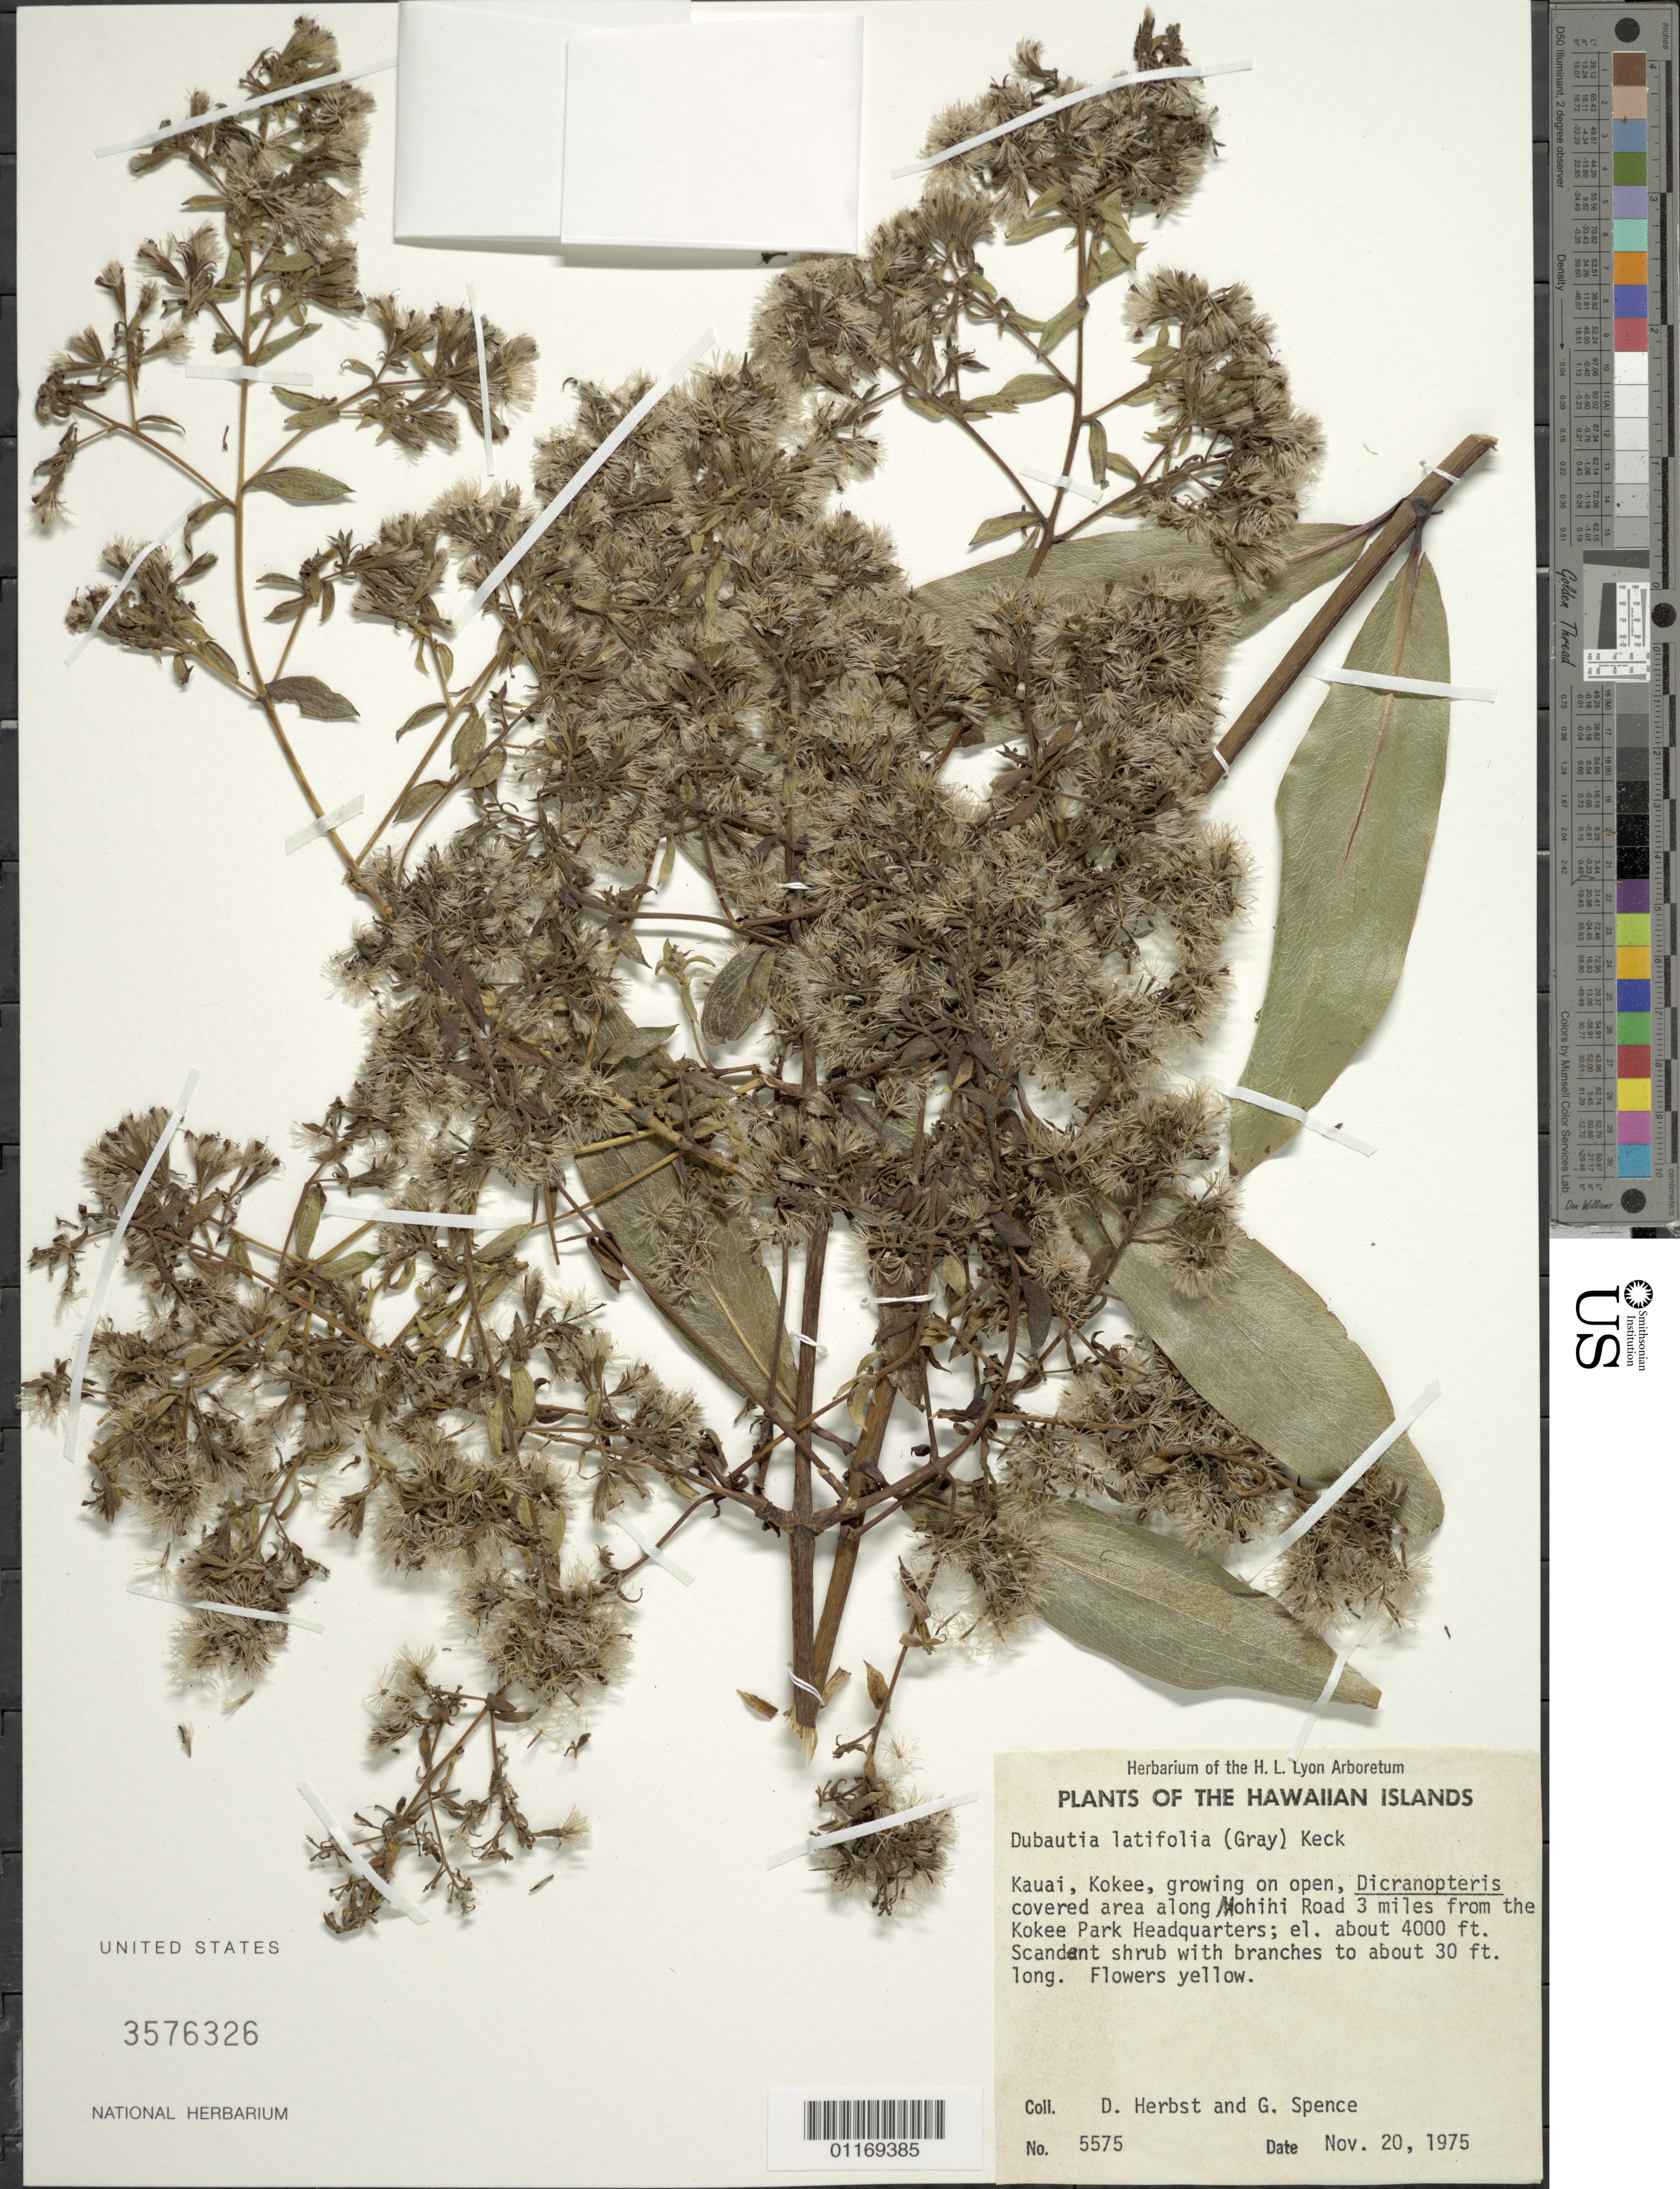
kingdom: Plantae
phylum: Tracheophyta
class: Magnoliopsida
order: Asterales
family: Asteraceae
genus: Dubautia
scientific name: Dubautia latifolia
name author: (A. Gray) D.D. Keck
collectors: D. R. Herbst & G. Spence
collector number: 5575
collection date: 1975-11-20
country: United States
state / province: Hawaii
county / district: Kauai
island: Kaua'i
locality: Kokee, covered area along Mohihi Road, 3 miles from the Kokee Park Headquarters.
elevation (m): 1219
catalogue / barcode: US 3576326